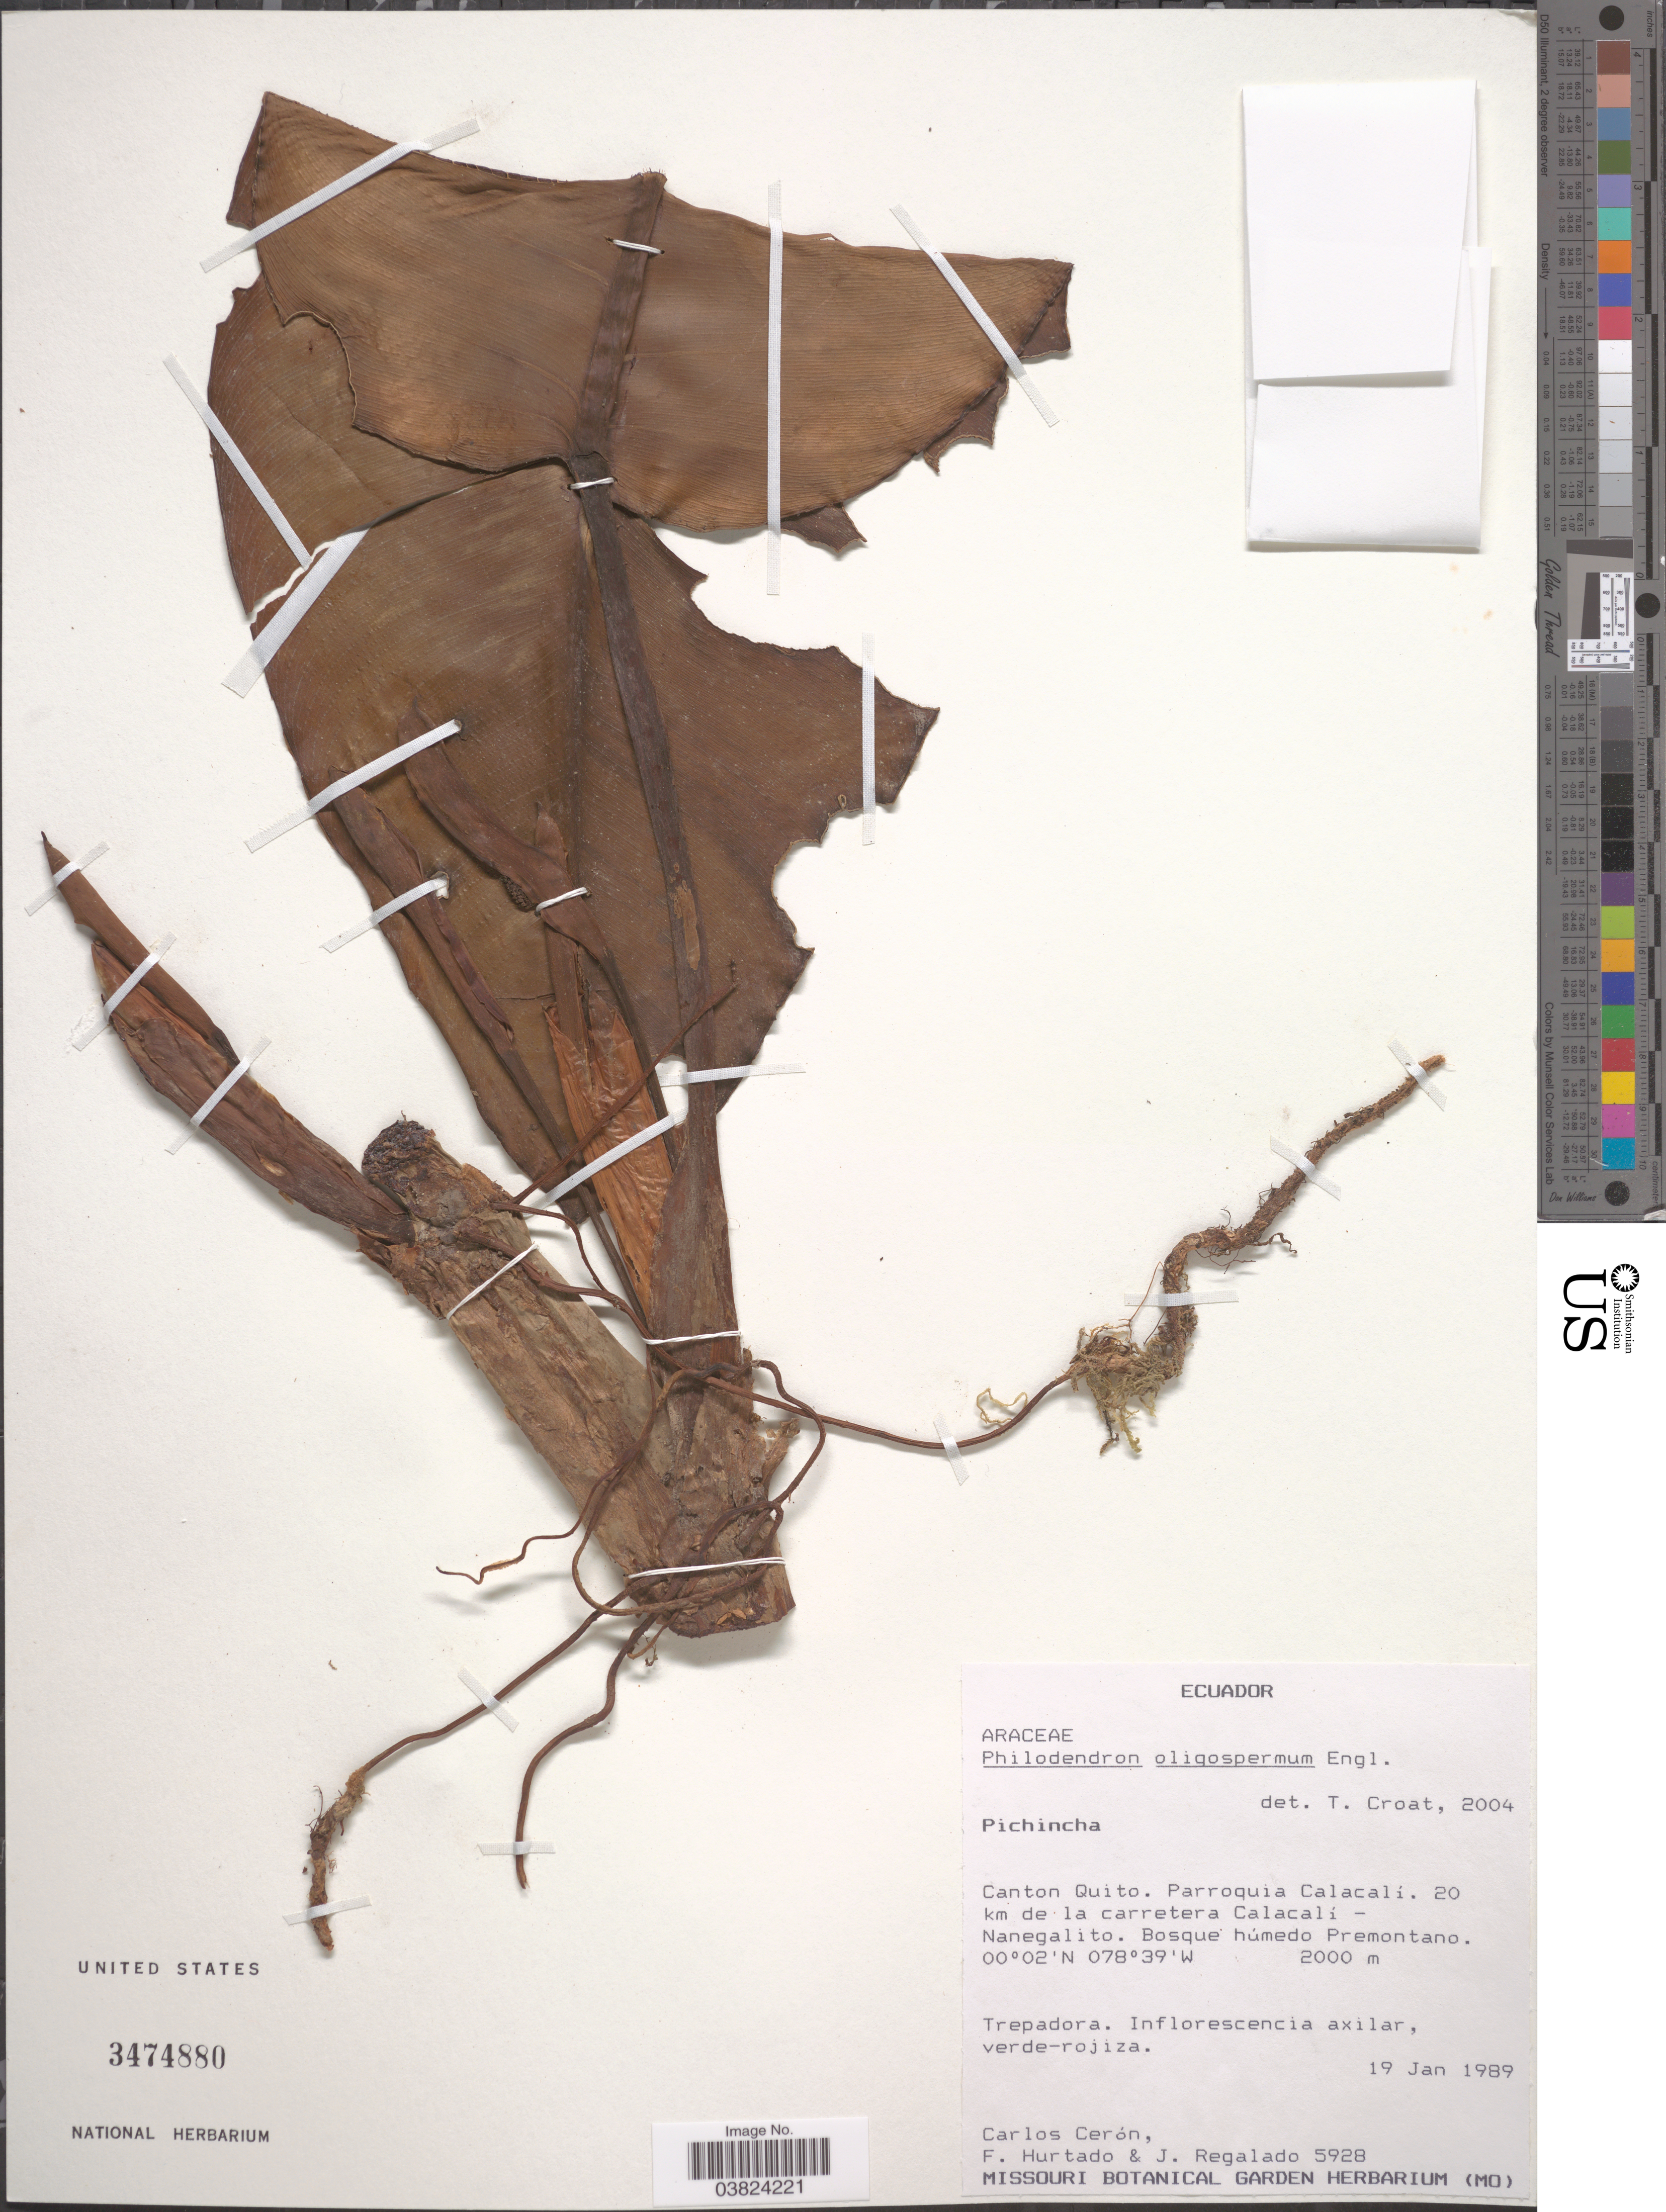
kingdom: Plantae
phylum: Tracheophyta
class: Liliopsida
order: Alismatales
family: Araceae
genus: Philodendron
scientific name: Philodendron oligospermum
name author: Engl.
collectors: C. E. Cerón M., F. Hurtado & J. Regalado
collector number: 5928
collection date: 1989-01-19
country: Ecuador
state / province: Pichincha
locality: Canton Quito. Parroquia Calacalí. 20 km de la carretera Calacalí - Nanegalito. Bosque húmedo Premontano.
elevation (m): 2000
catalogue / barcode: US 3474880